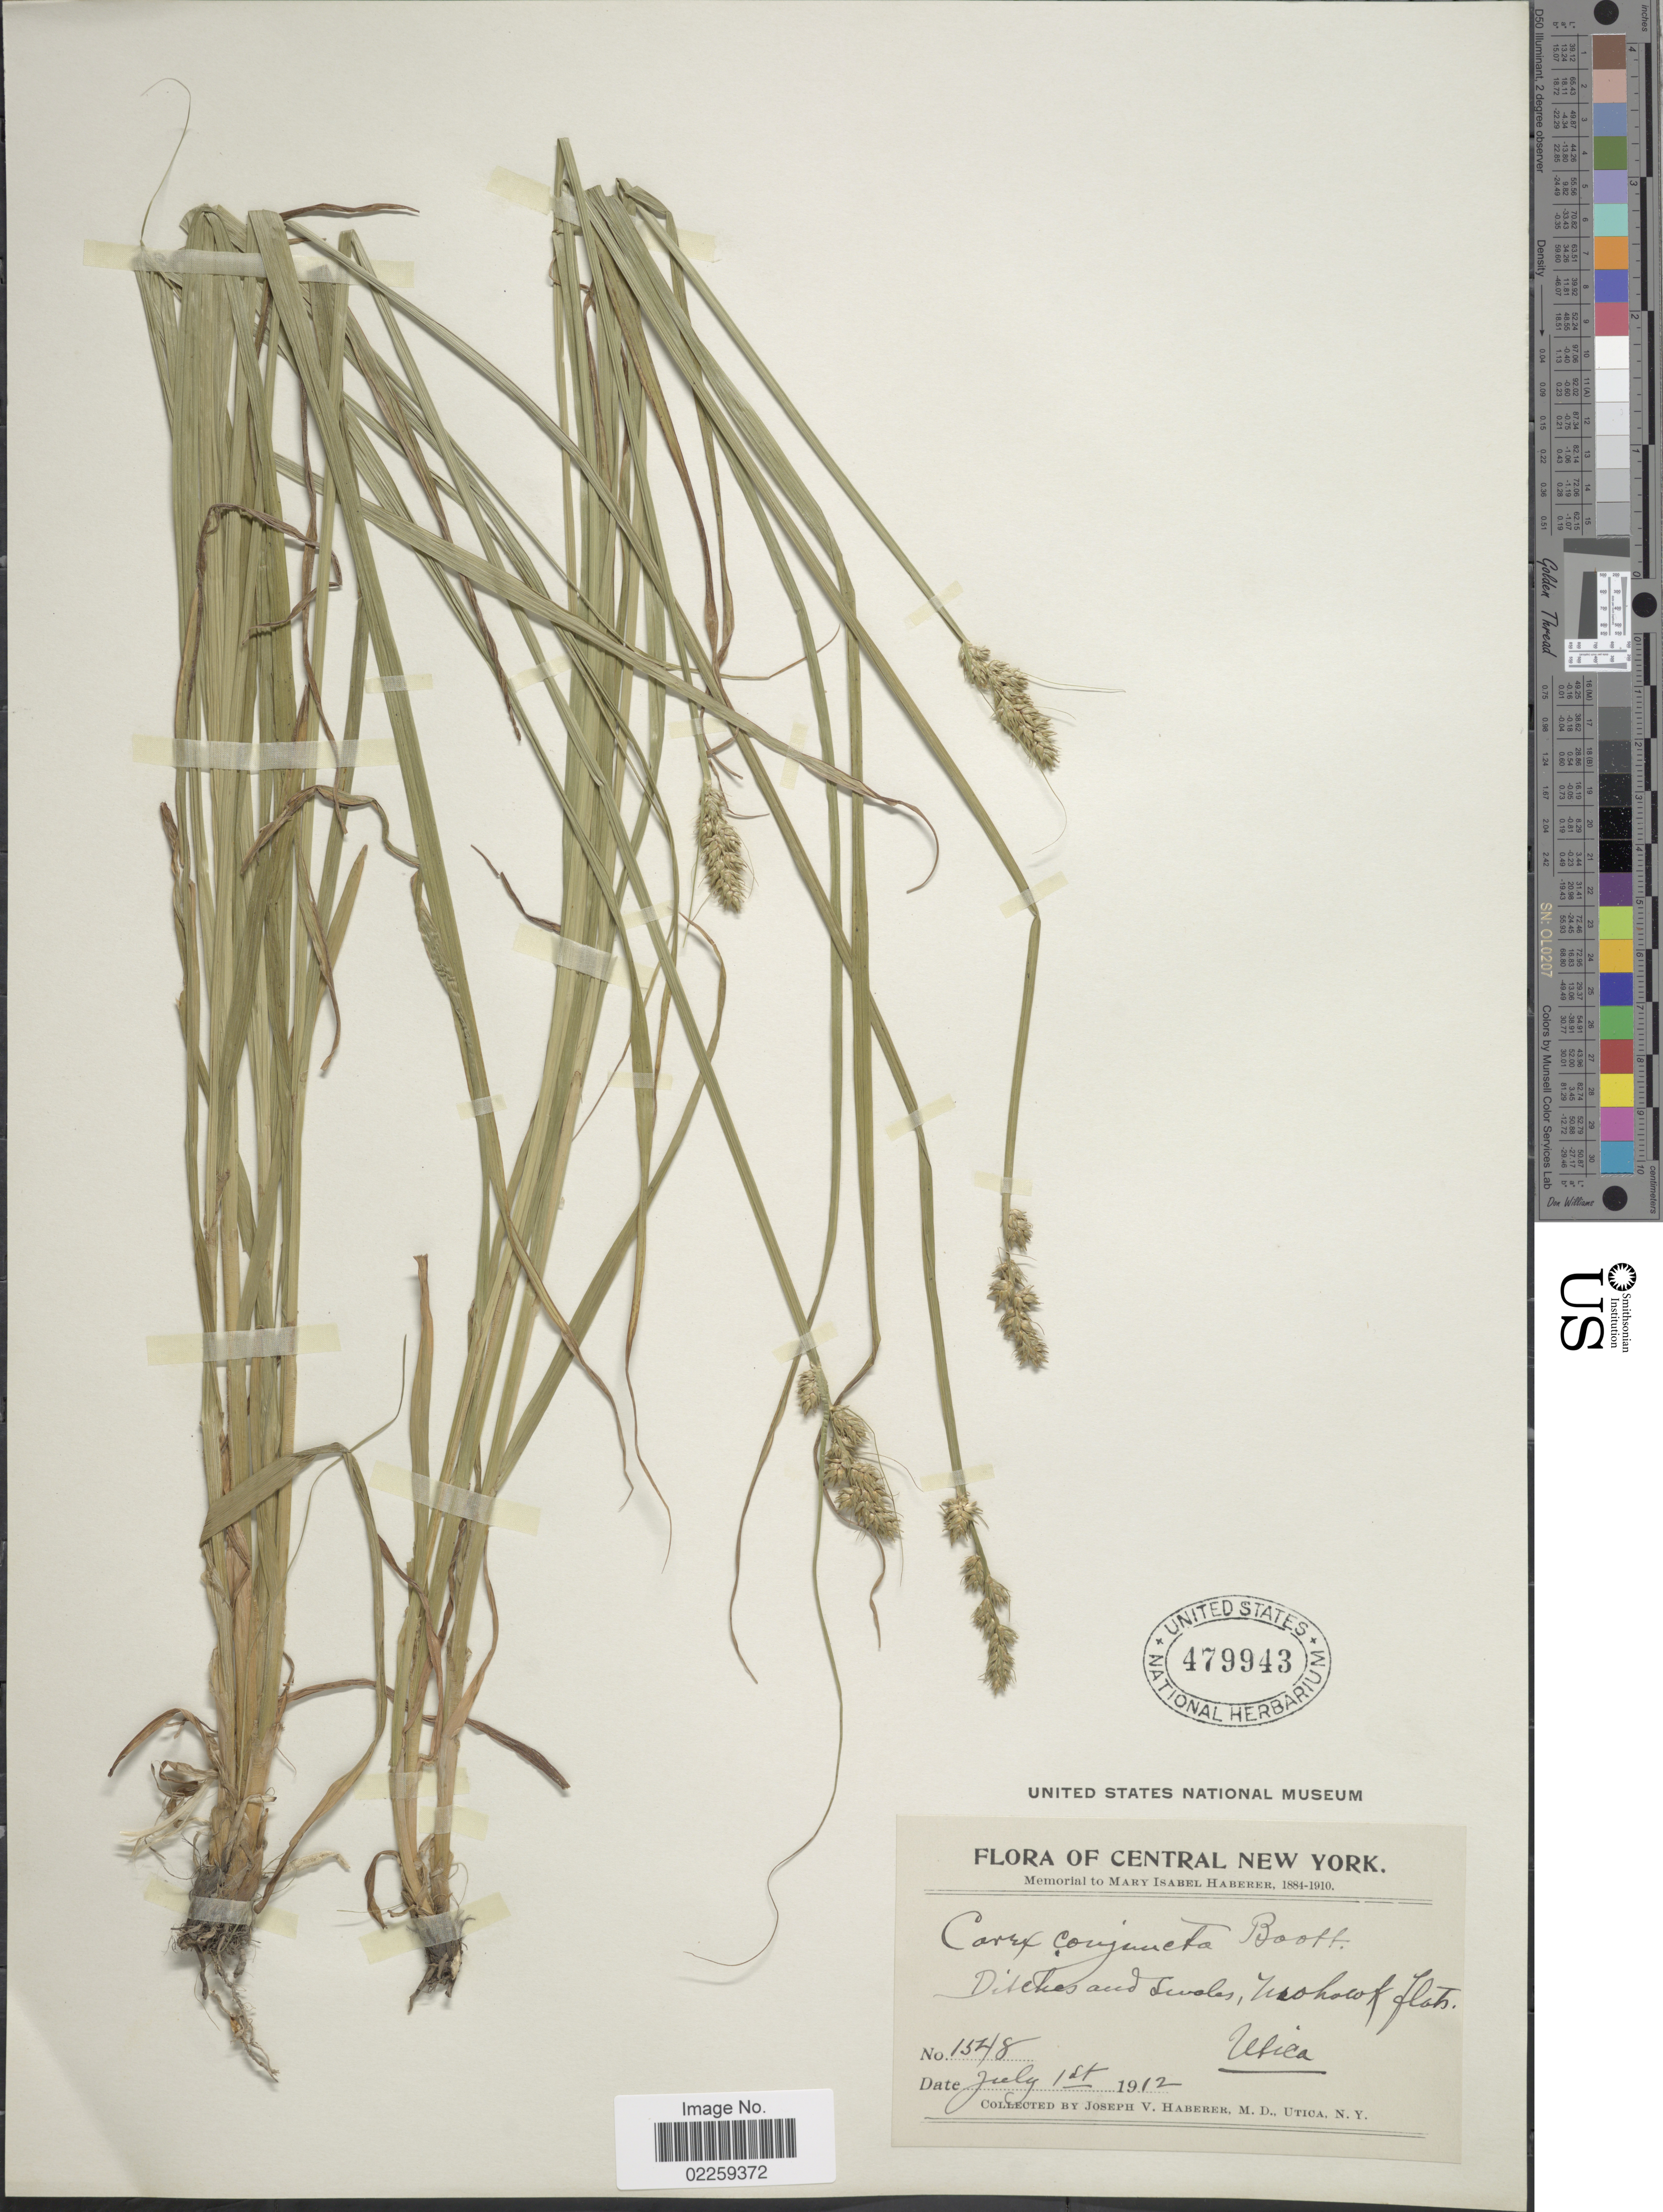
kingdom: Plantae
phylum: Tracheophyta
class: Liliopsida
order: Poales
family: Cyperaceae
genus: Carex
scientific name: Carex conjuncta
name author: Boott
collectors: J. V. Haberer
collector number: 1548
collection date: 1912-07-01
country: United States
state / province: New York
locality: Central new York, Ditches and Swales, Mohawk Flats, Utica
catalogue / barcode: US 479943